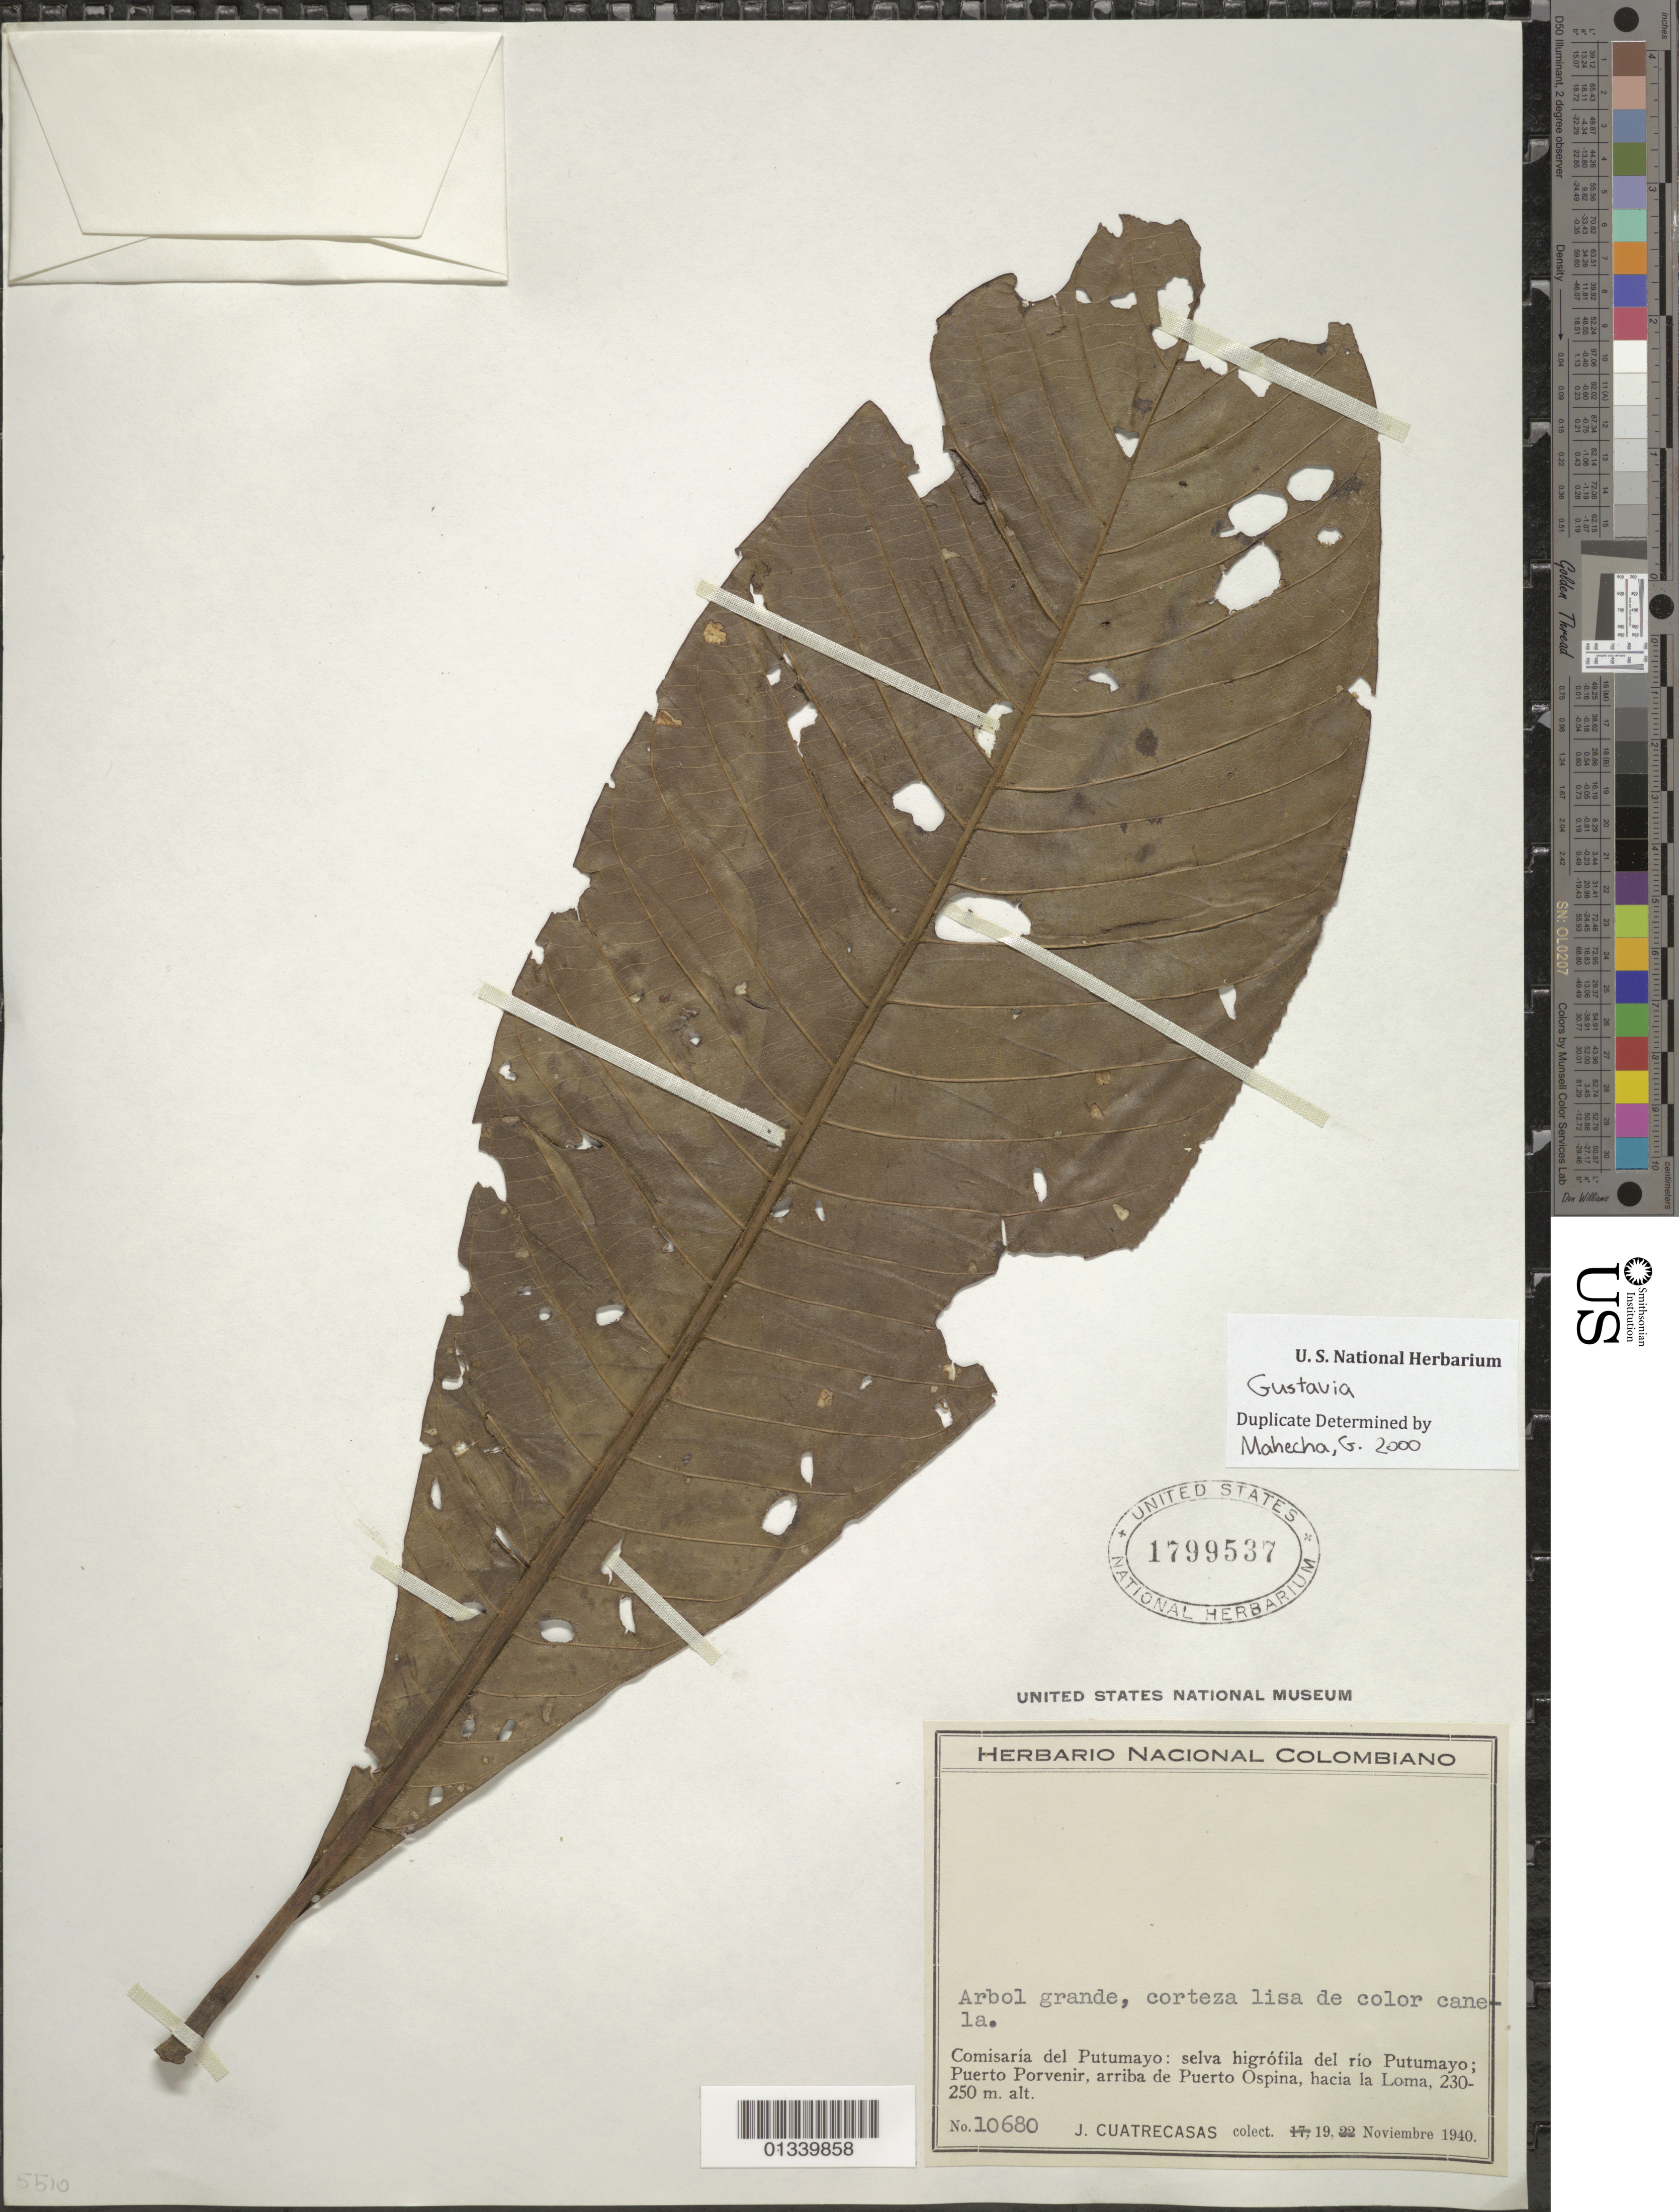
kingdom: Plantae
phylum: Tracheophyta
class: Magnoliopsida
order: Ericales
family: Lecythidaceae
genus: Gustavia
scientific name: Gustavia sp.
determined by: Mahecha, G.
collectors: J. Cuatrecasas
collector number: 10680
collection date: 1940-11-19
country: Colombia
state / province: Putumayo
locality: Comisaria del Putumayo. Selva higrofolia del rio Putumayo; Puerto Porvenir, arriba de Puerto Ospina, hacia la Loma.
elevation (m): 230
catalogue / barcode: US 1799537